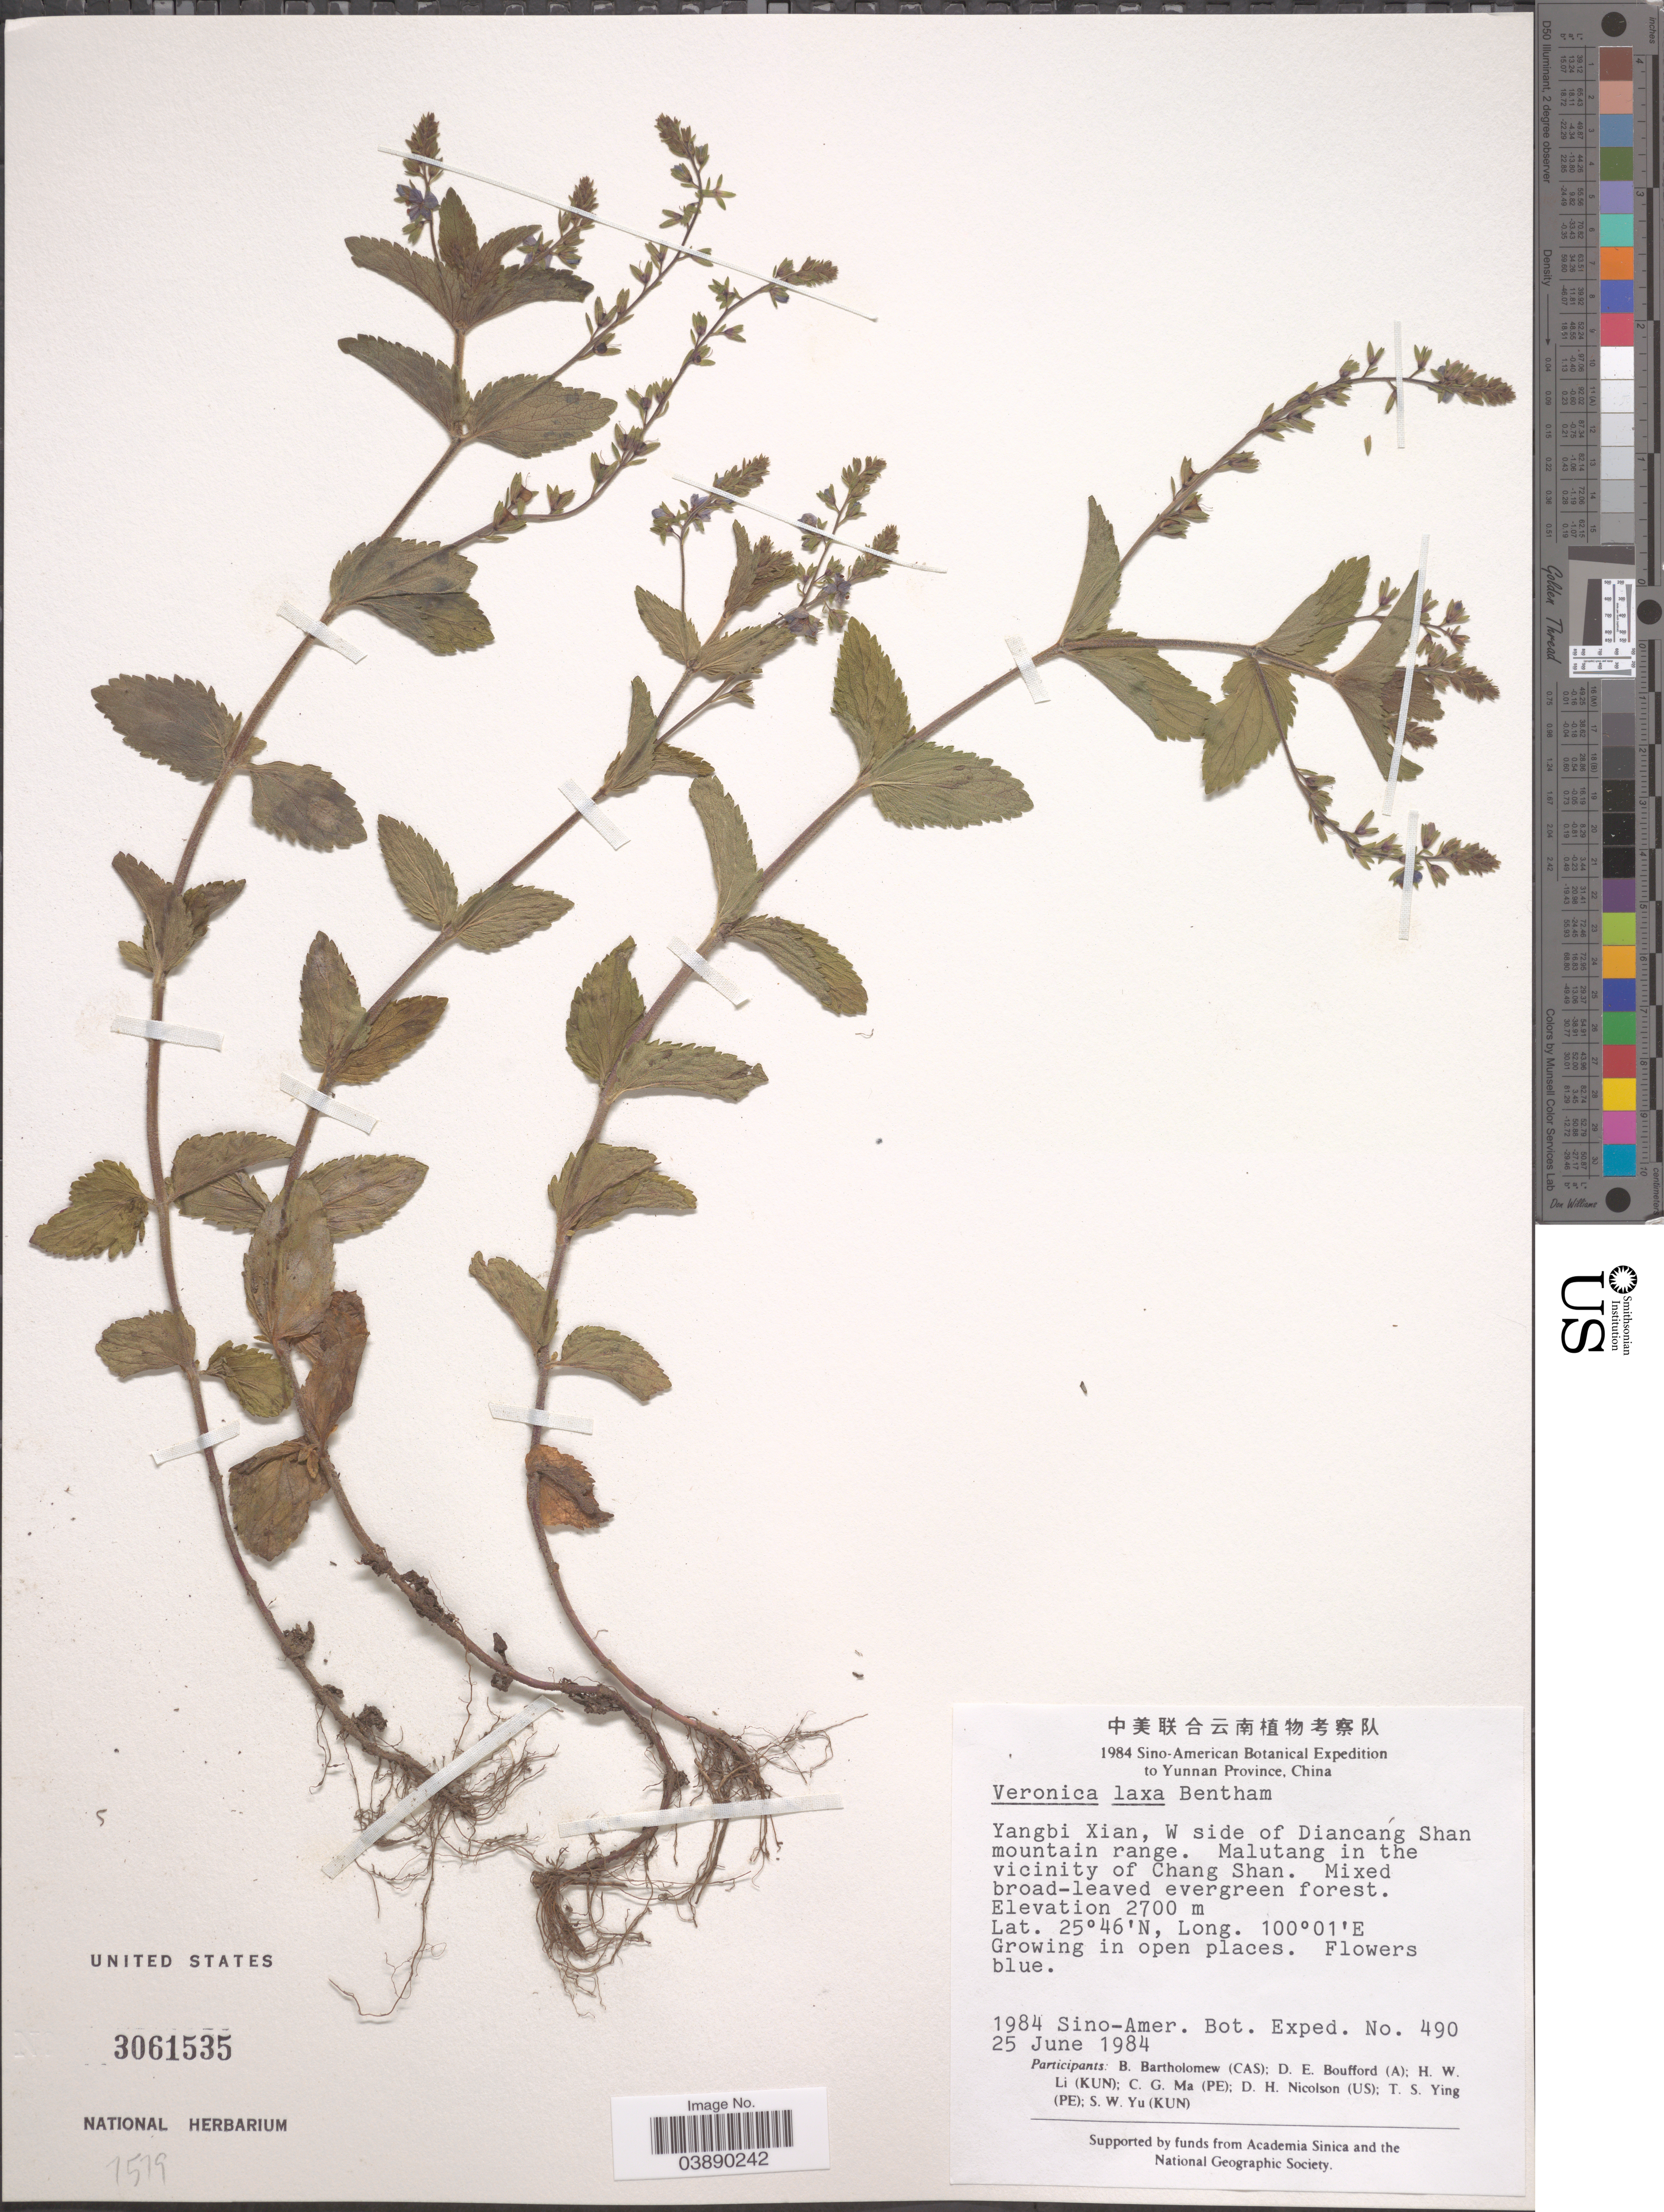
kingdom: Plantae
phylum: Tracheophyta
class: Magnoliopsida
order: Lamiales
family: Plantaginaceae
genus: Veronica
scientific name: Veronica laxa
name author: Benth.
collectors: Sino-Amer. Bot. Exped. 1984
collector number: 490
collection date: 1984-06-25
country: China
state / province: Yunnan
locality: Yangbi Xian, W side of Diancang Shan mountain range. Malutang in the vicinity of Chang Shan.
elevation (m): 2700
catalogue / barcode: US 3061535